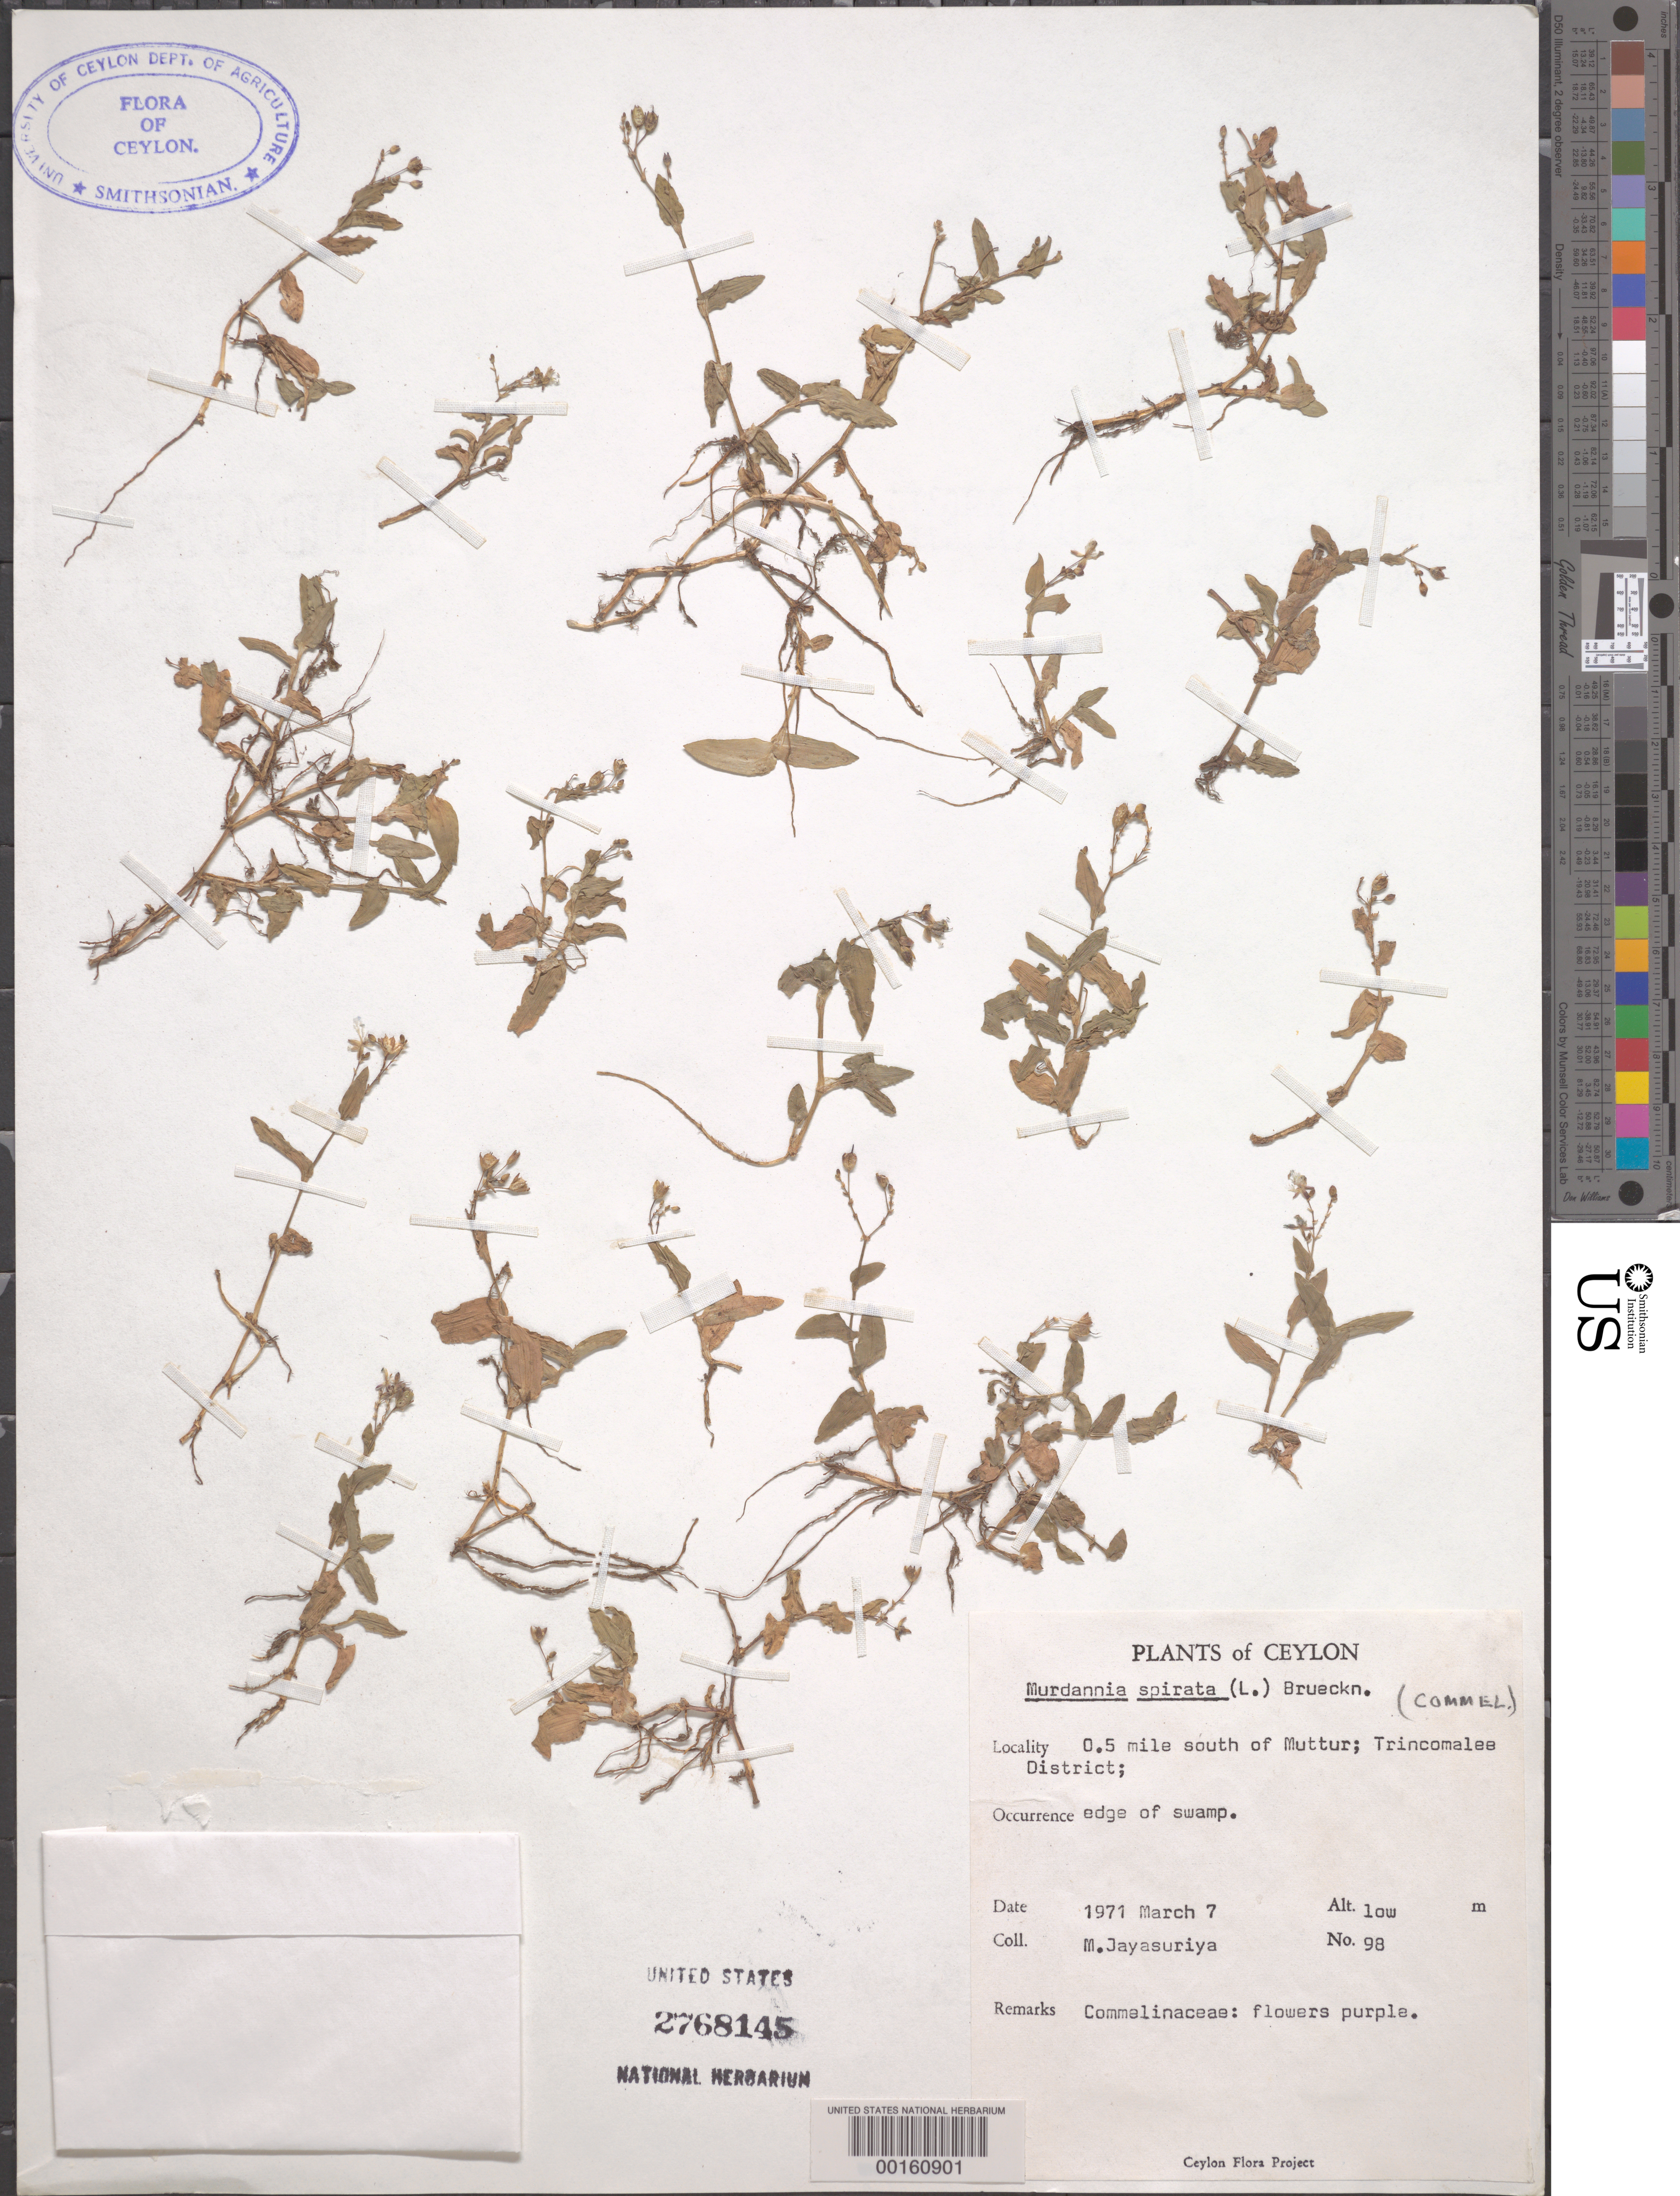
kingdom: Plantae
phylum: Tracheophyta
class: Liliopsida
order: Commelinales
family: Commelinaceae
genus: Murdannia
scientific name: Murdannia spirata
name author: (L.) G. Brückn.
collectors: A. H. Jayasuriya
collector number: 98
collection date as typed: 07 Mar 1971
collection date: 1971-03-07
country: Sri Lanka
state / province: Eastern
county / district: Trincomalee Dist.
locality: S of muttur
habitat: Swamp edge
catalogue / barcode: US 2768145